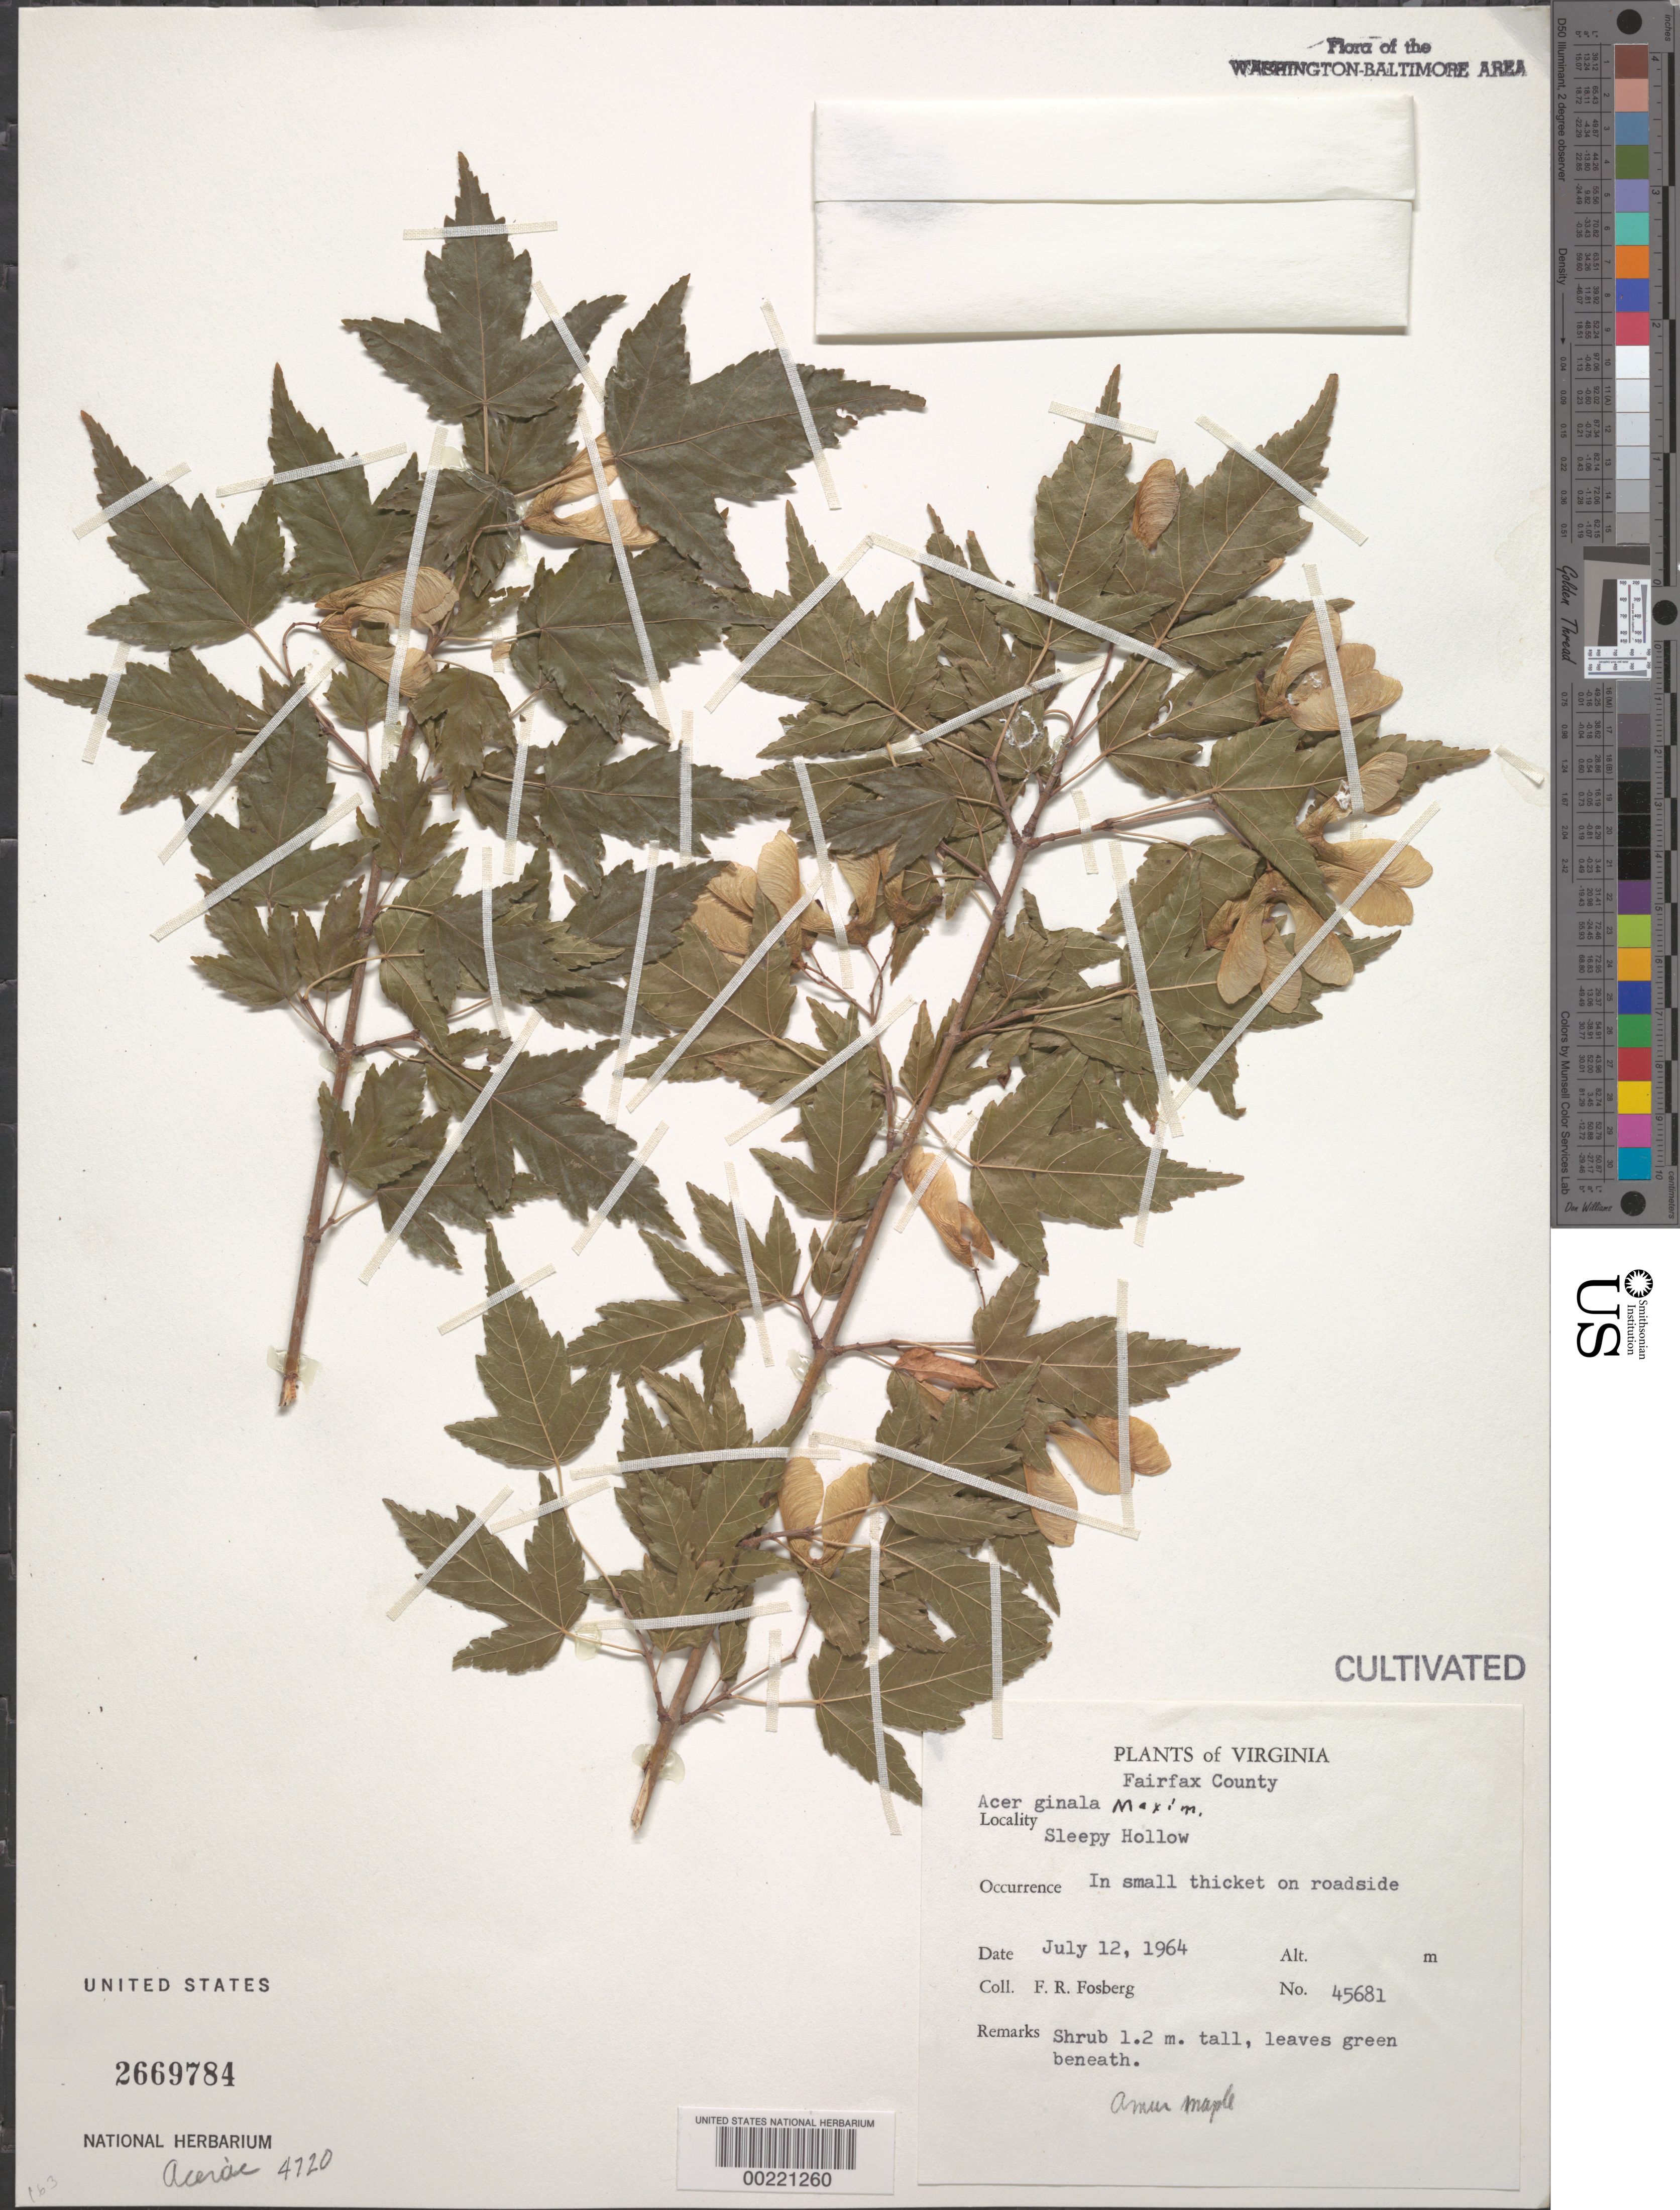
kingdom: Plantae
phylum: Tracheophyta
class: Magnoliopsida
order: Sapindales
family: Sapindaceae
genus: Acer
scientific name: Acer ginnala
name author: Maxim.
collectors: F. R. Fosberg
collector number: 45681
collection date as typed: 12 Jul 1964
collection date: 1964-07-12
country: United States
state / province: Virginia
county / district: Fairfax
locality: Sleepy Hollow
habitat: In small thicket on roadside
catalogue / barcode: US 2669784